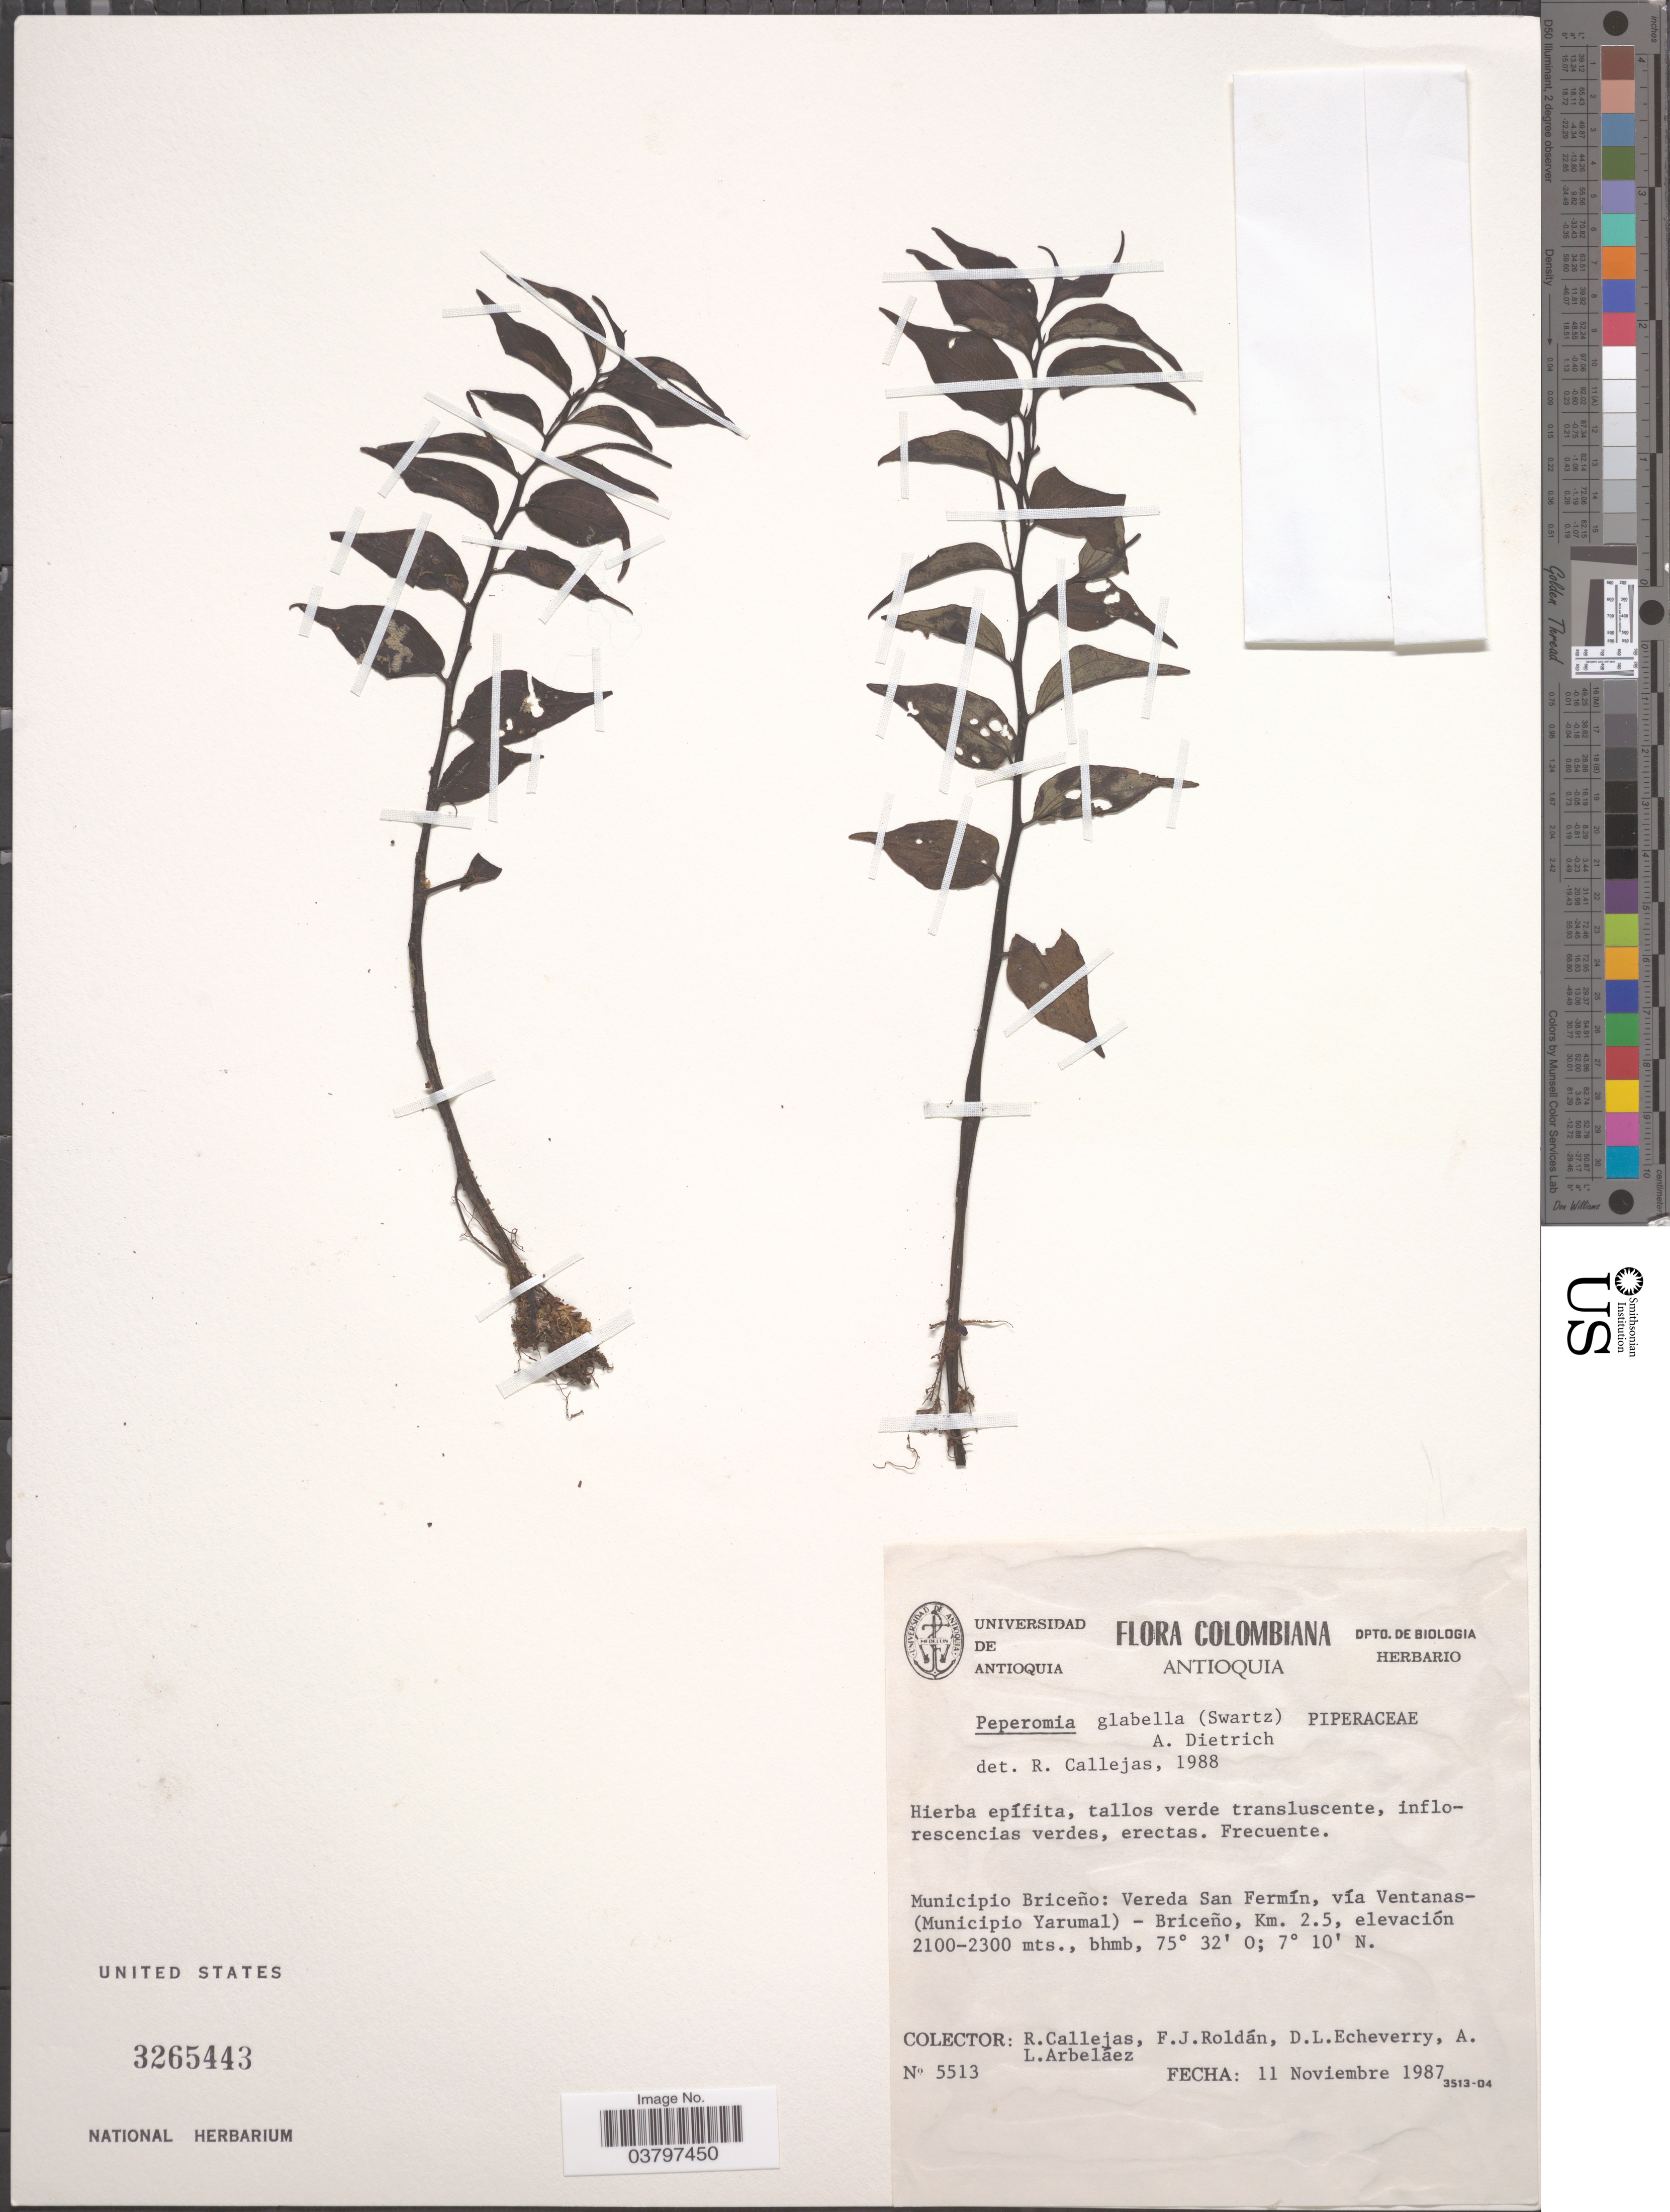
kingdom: Plantae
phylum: Tracheophyta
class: Magnoliopsida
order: Piperales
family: Piperaceae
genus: Peperomia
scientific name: Peperomia glabella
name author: (Sw.) A. Dietr.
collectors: R. Callejas, F. J. Roldán, D. Echeverry & A. Arbeláez Alvarez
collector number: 5513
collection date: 1987-11-11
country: Colombia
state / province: Antioquia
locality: Municipio Briceño: Vereda San Fermín, vía Ventanas-(Municipio Yarumal) - Briceño, Km. 2.5.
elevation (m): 2100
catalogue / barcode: US 3265443